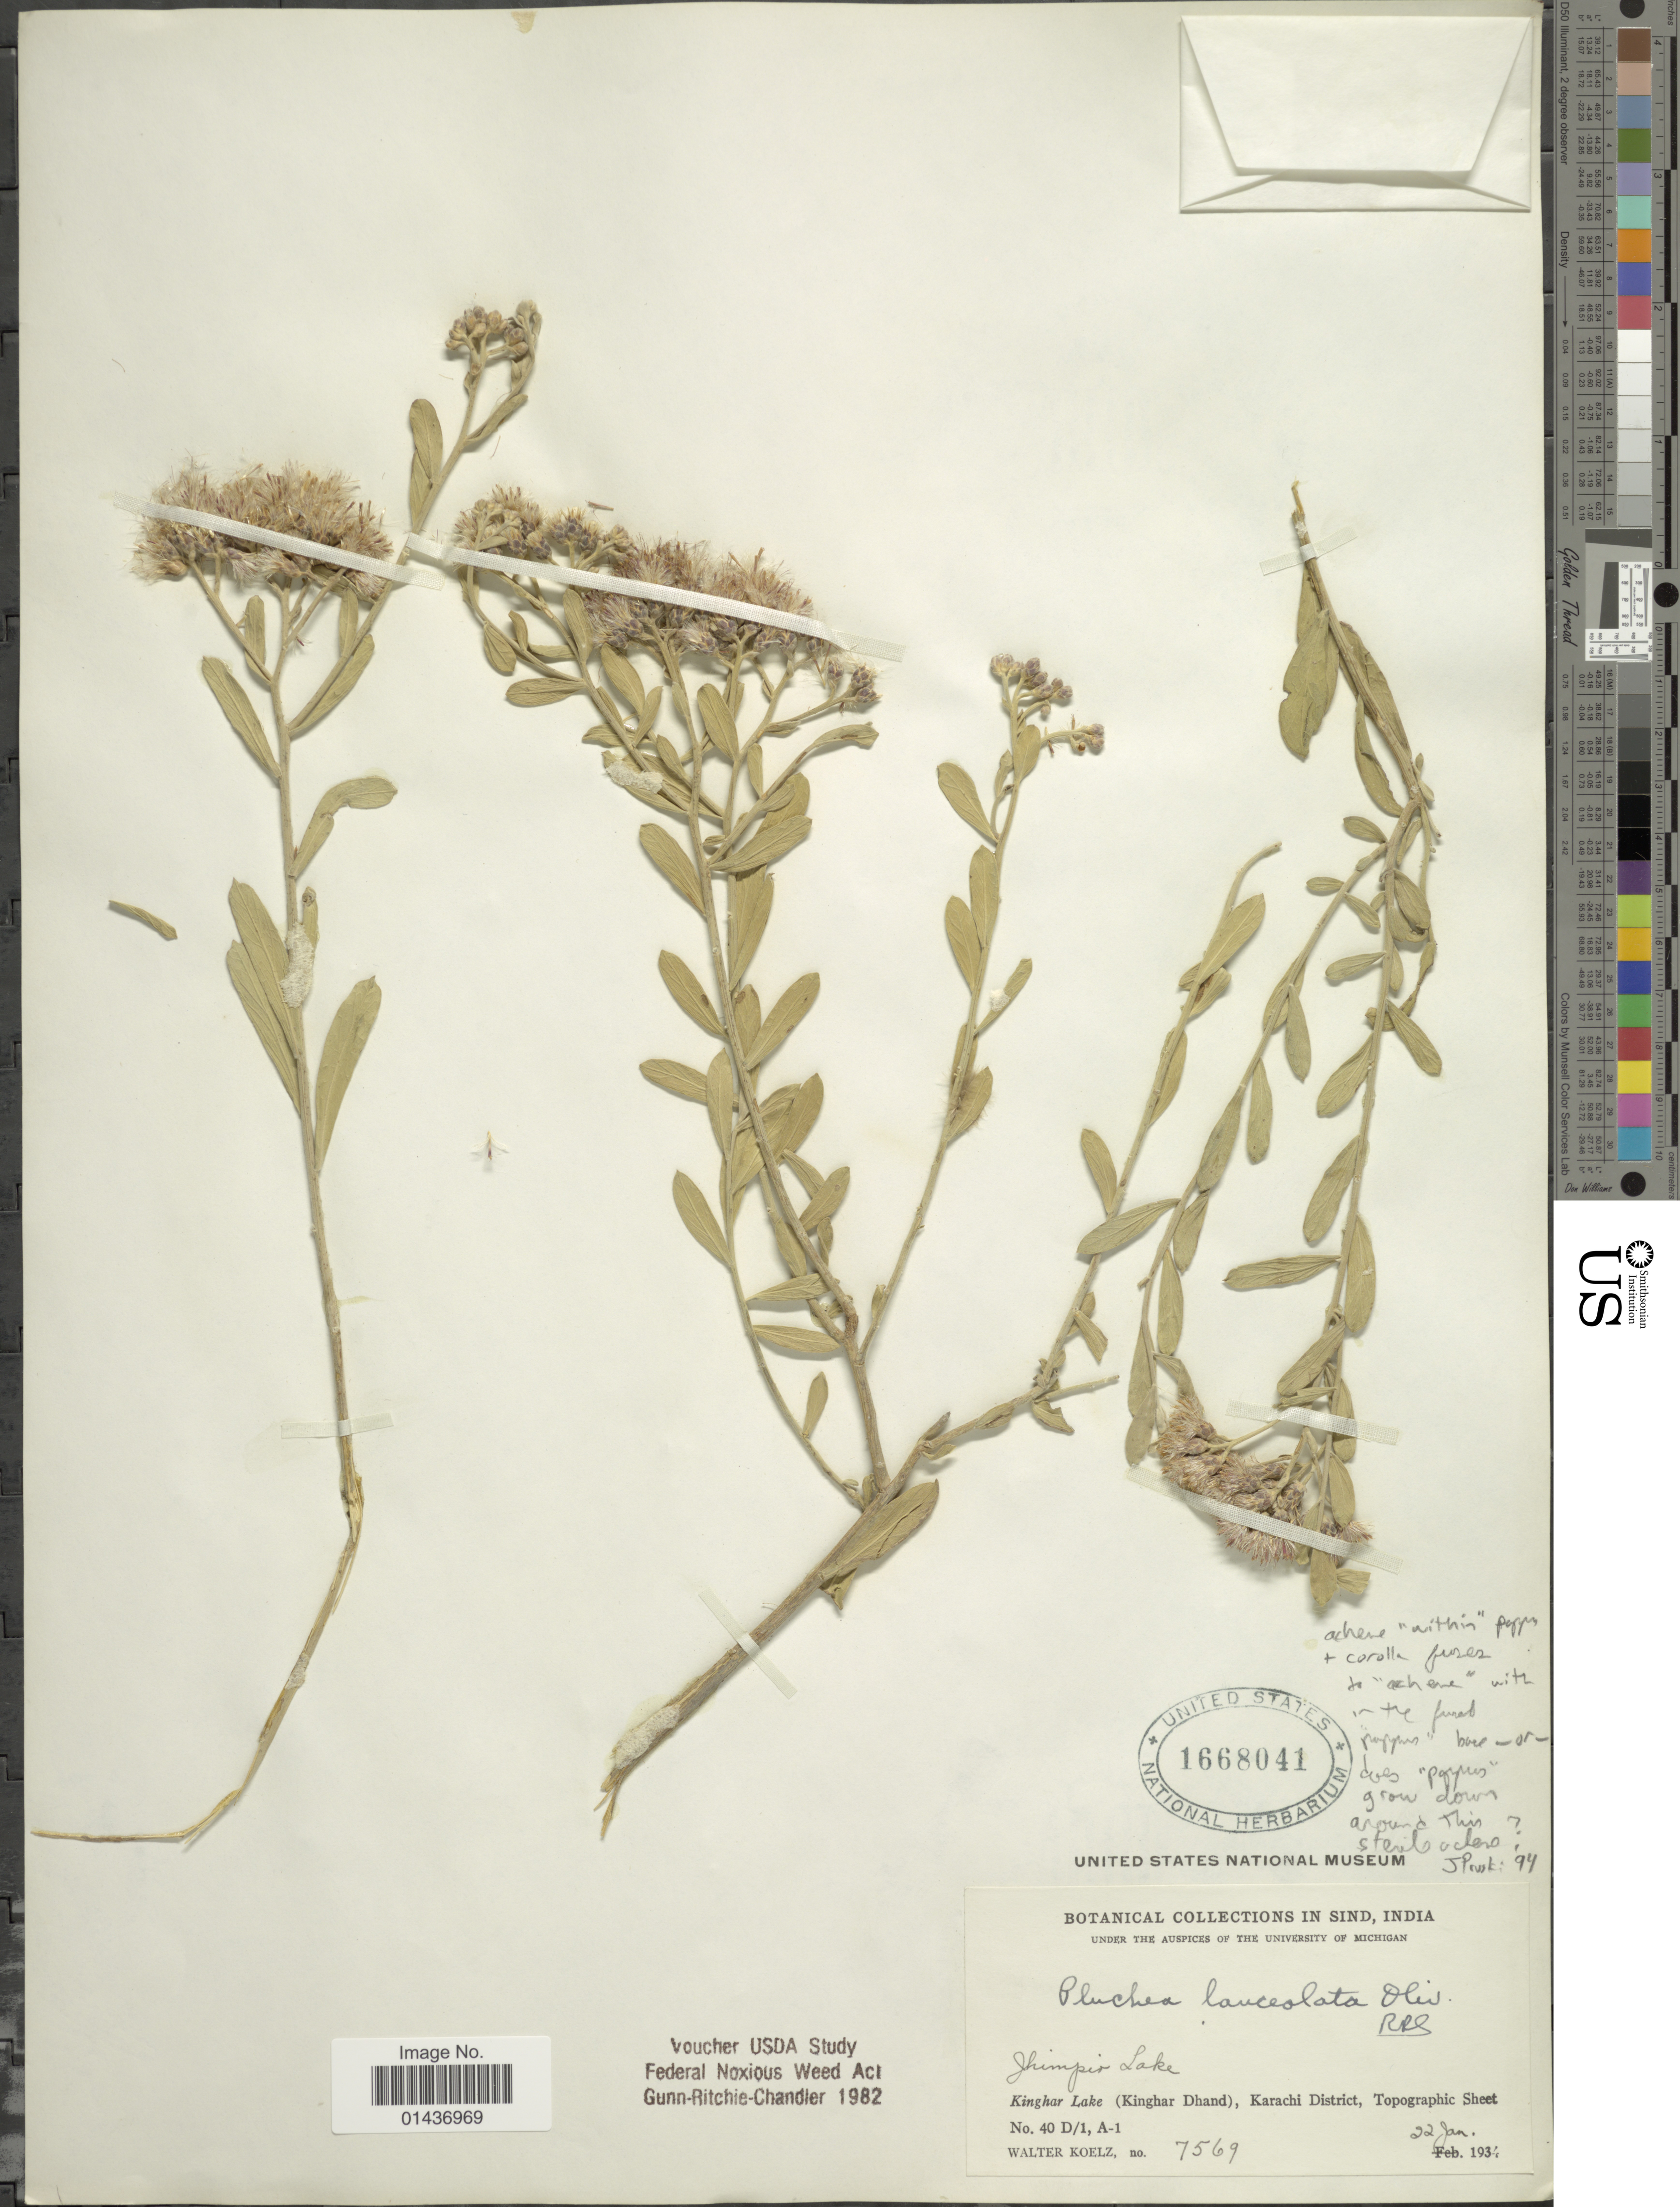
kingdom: Plantae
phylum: Tracheophyta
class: Magnoliopsida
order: Asterales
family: Asteraceae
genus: Pluchea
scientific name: Pluchea lanceolata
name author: (DC.) C.B. Clarke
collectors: W. N. Koelz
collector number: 7569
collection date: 1934-01-22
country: Pakistan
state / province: Sindh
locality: Kinghar Lake (Kinghar Dhand), Karachi District, Topographic Sheet No. 40 D/1, A-1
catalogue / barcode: US 1668041